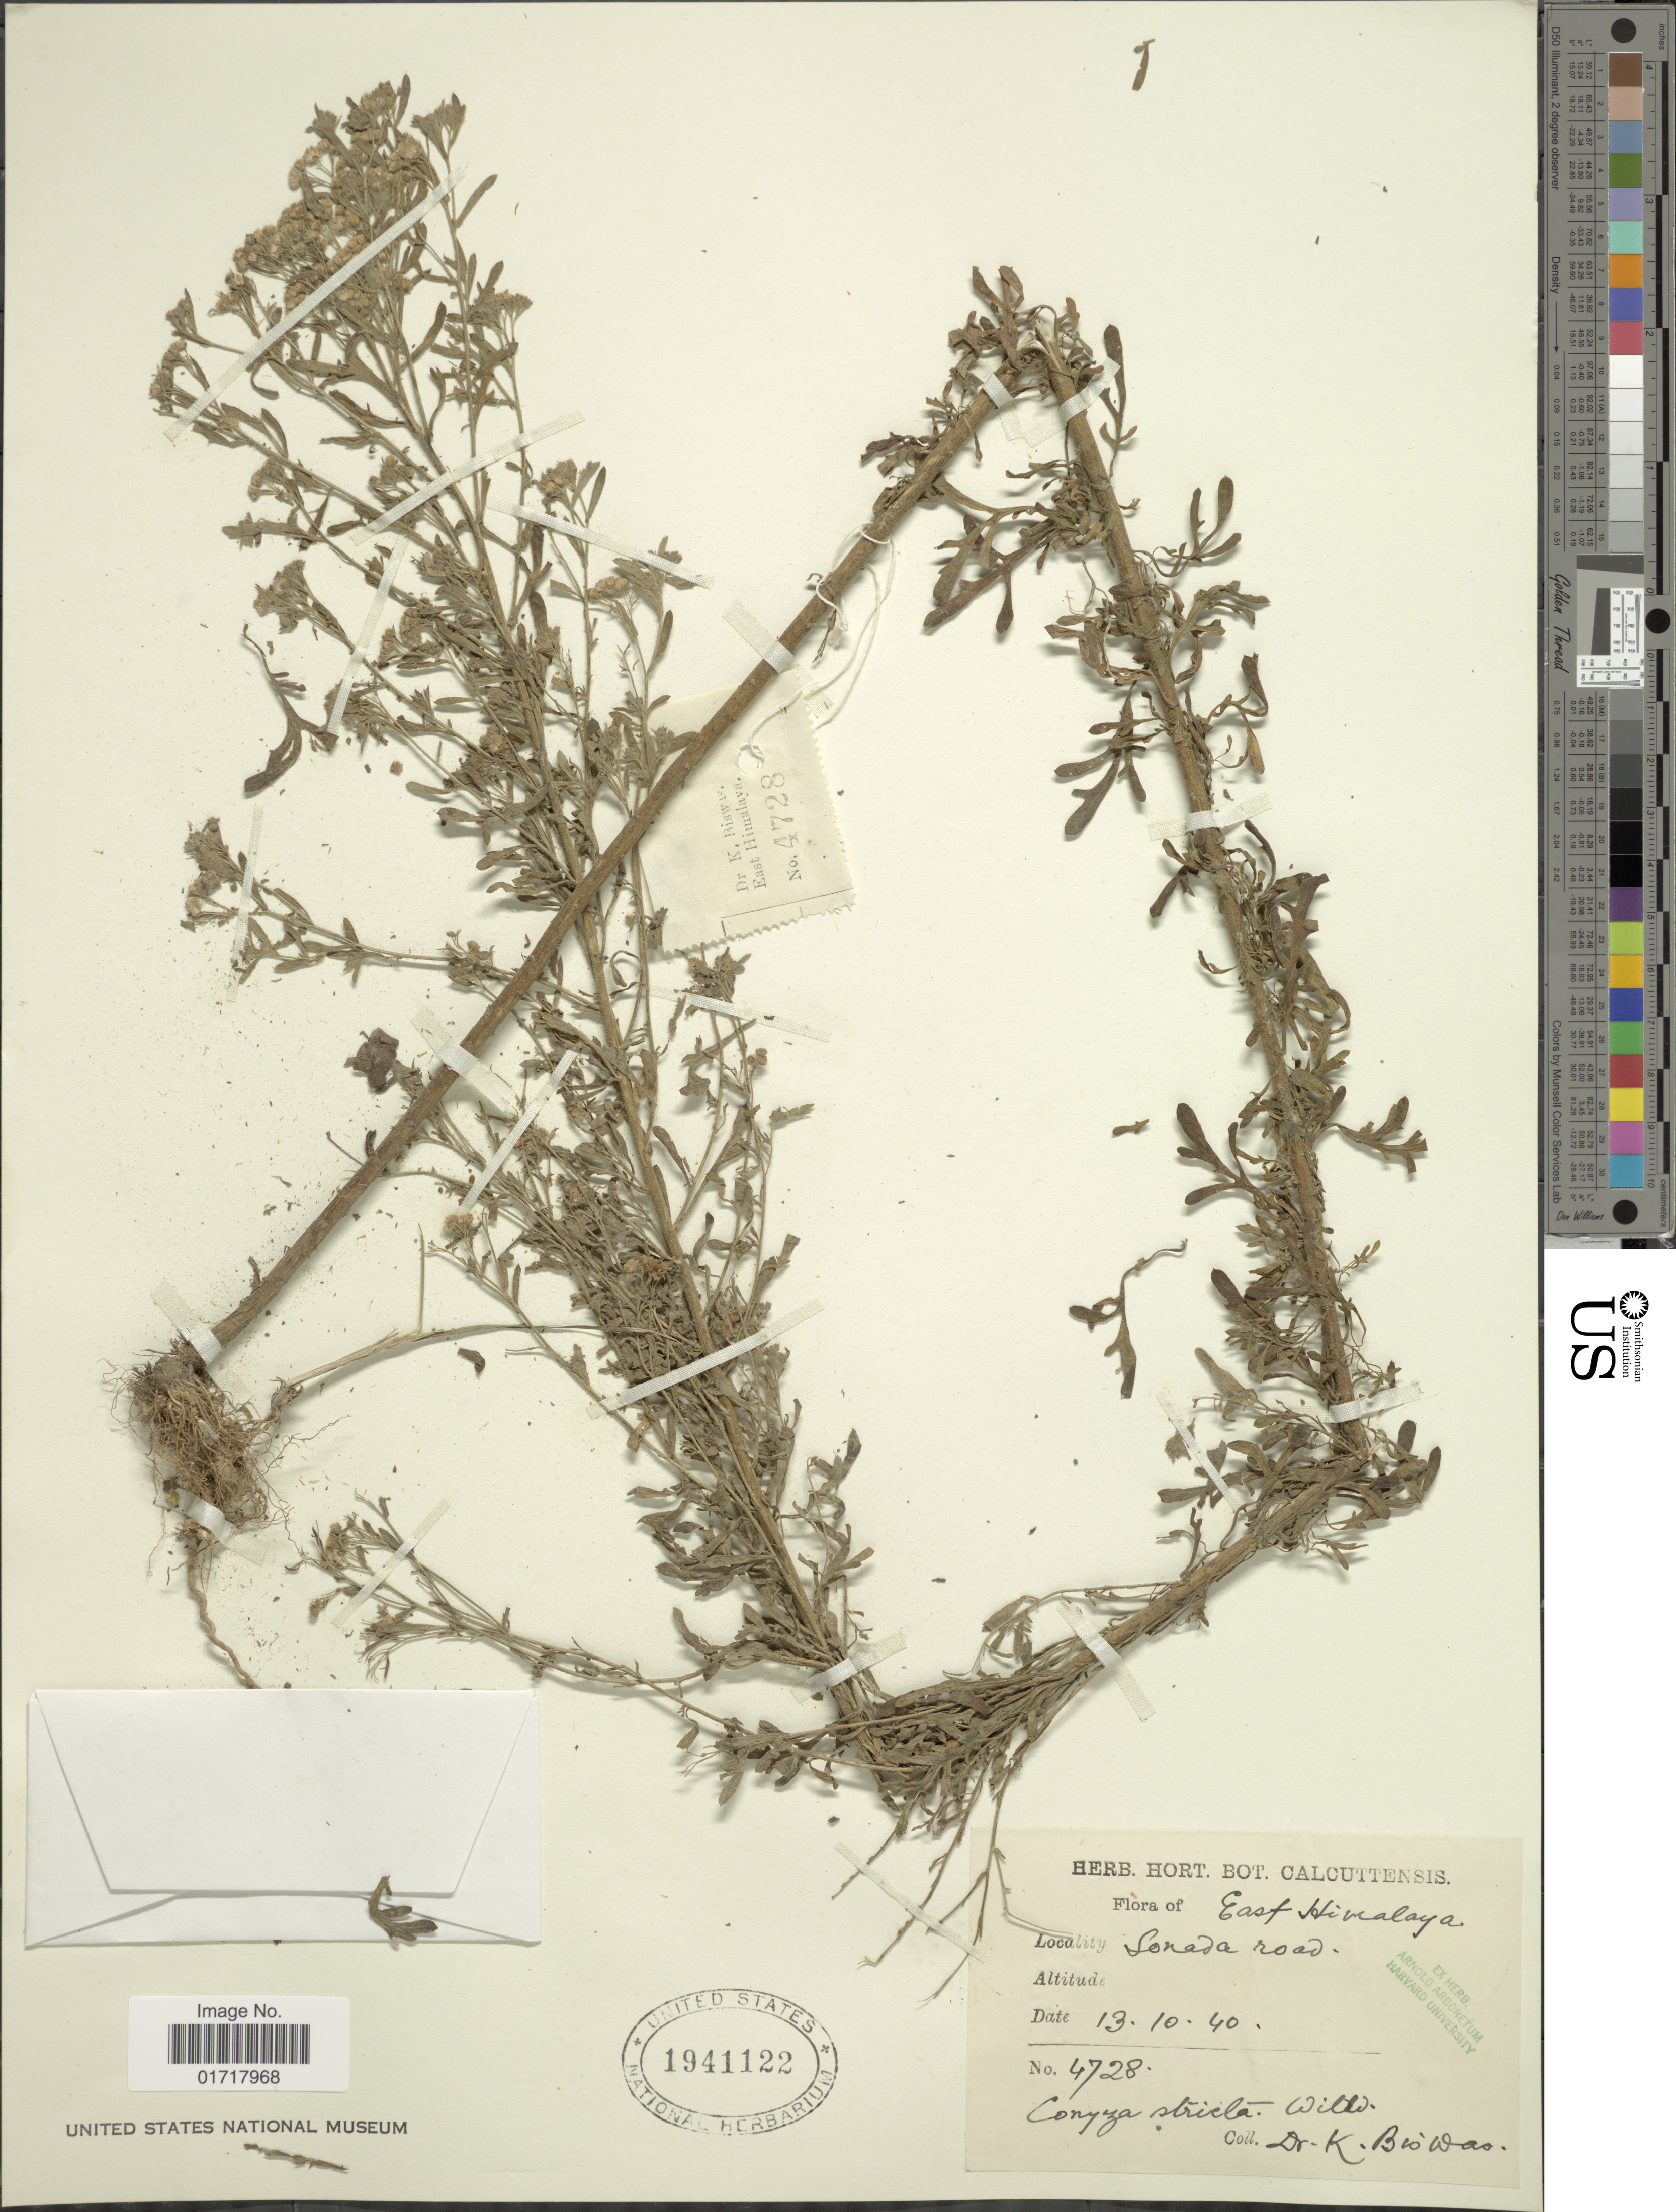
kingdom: Plantae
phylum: Tracheophyta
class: Magnoliopsida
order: Asterales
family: Asteraceae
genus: Conyza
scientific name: Conyza stricta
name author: (Chodat) Willd.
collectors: K. Biowas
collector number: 4728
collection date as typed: Transcribed d/m/y: 13/10/40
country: India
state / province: West Bengal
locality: East Himalaya. Sonada road.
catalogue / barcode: US 1941122